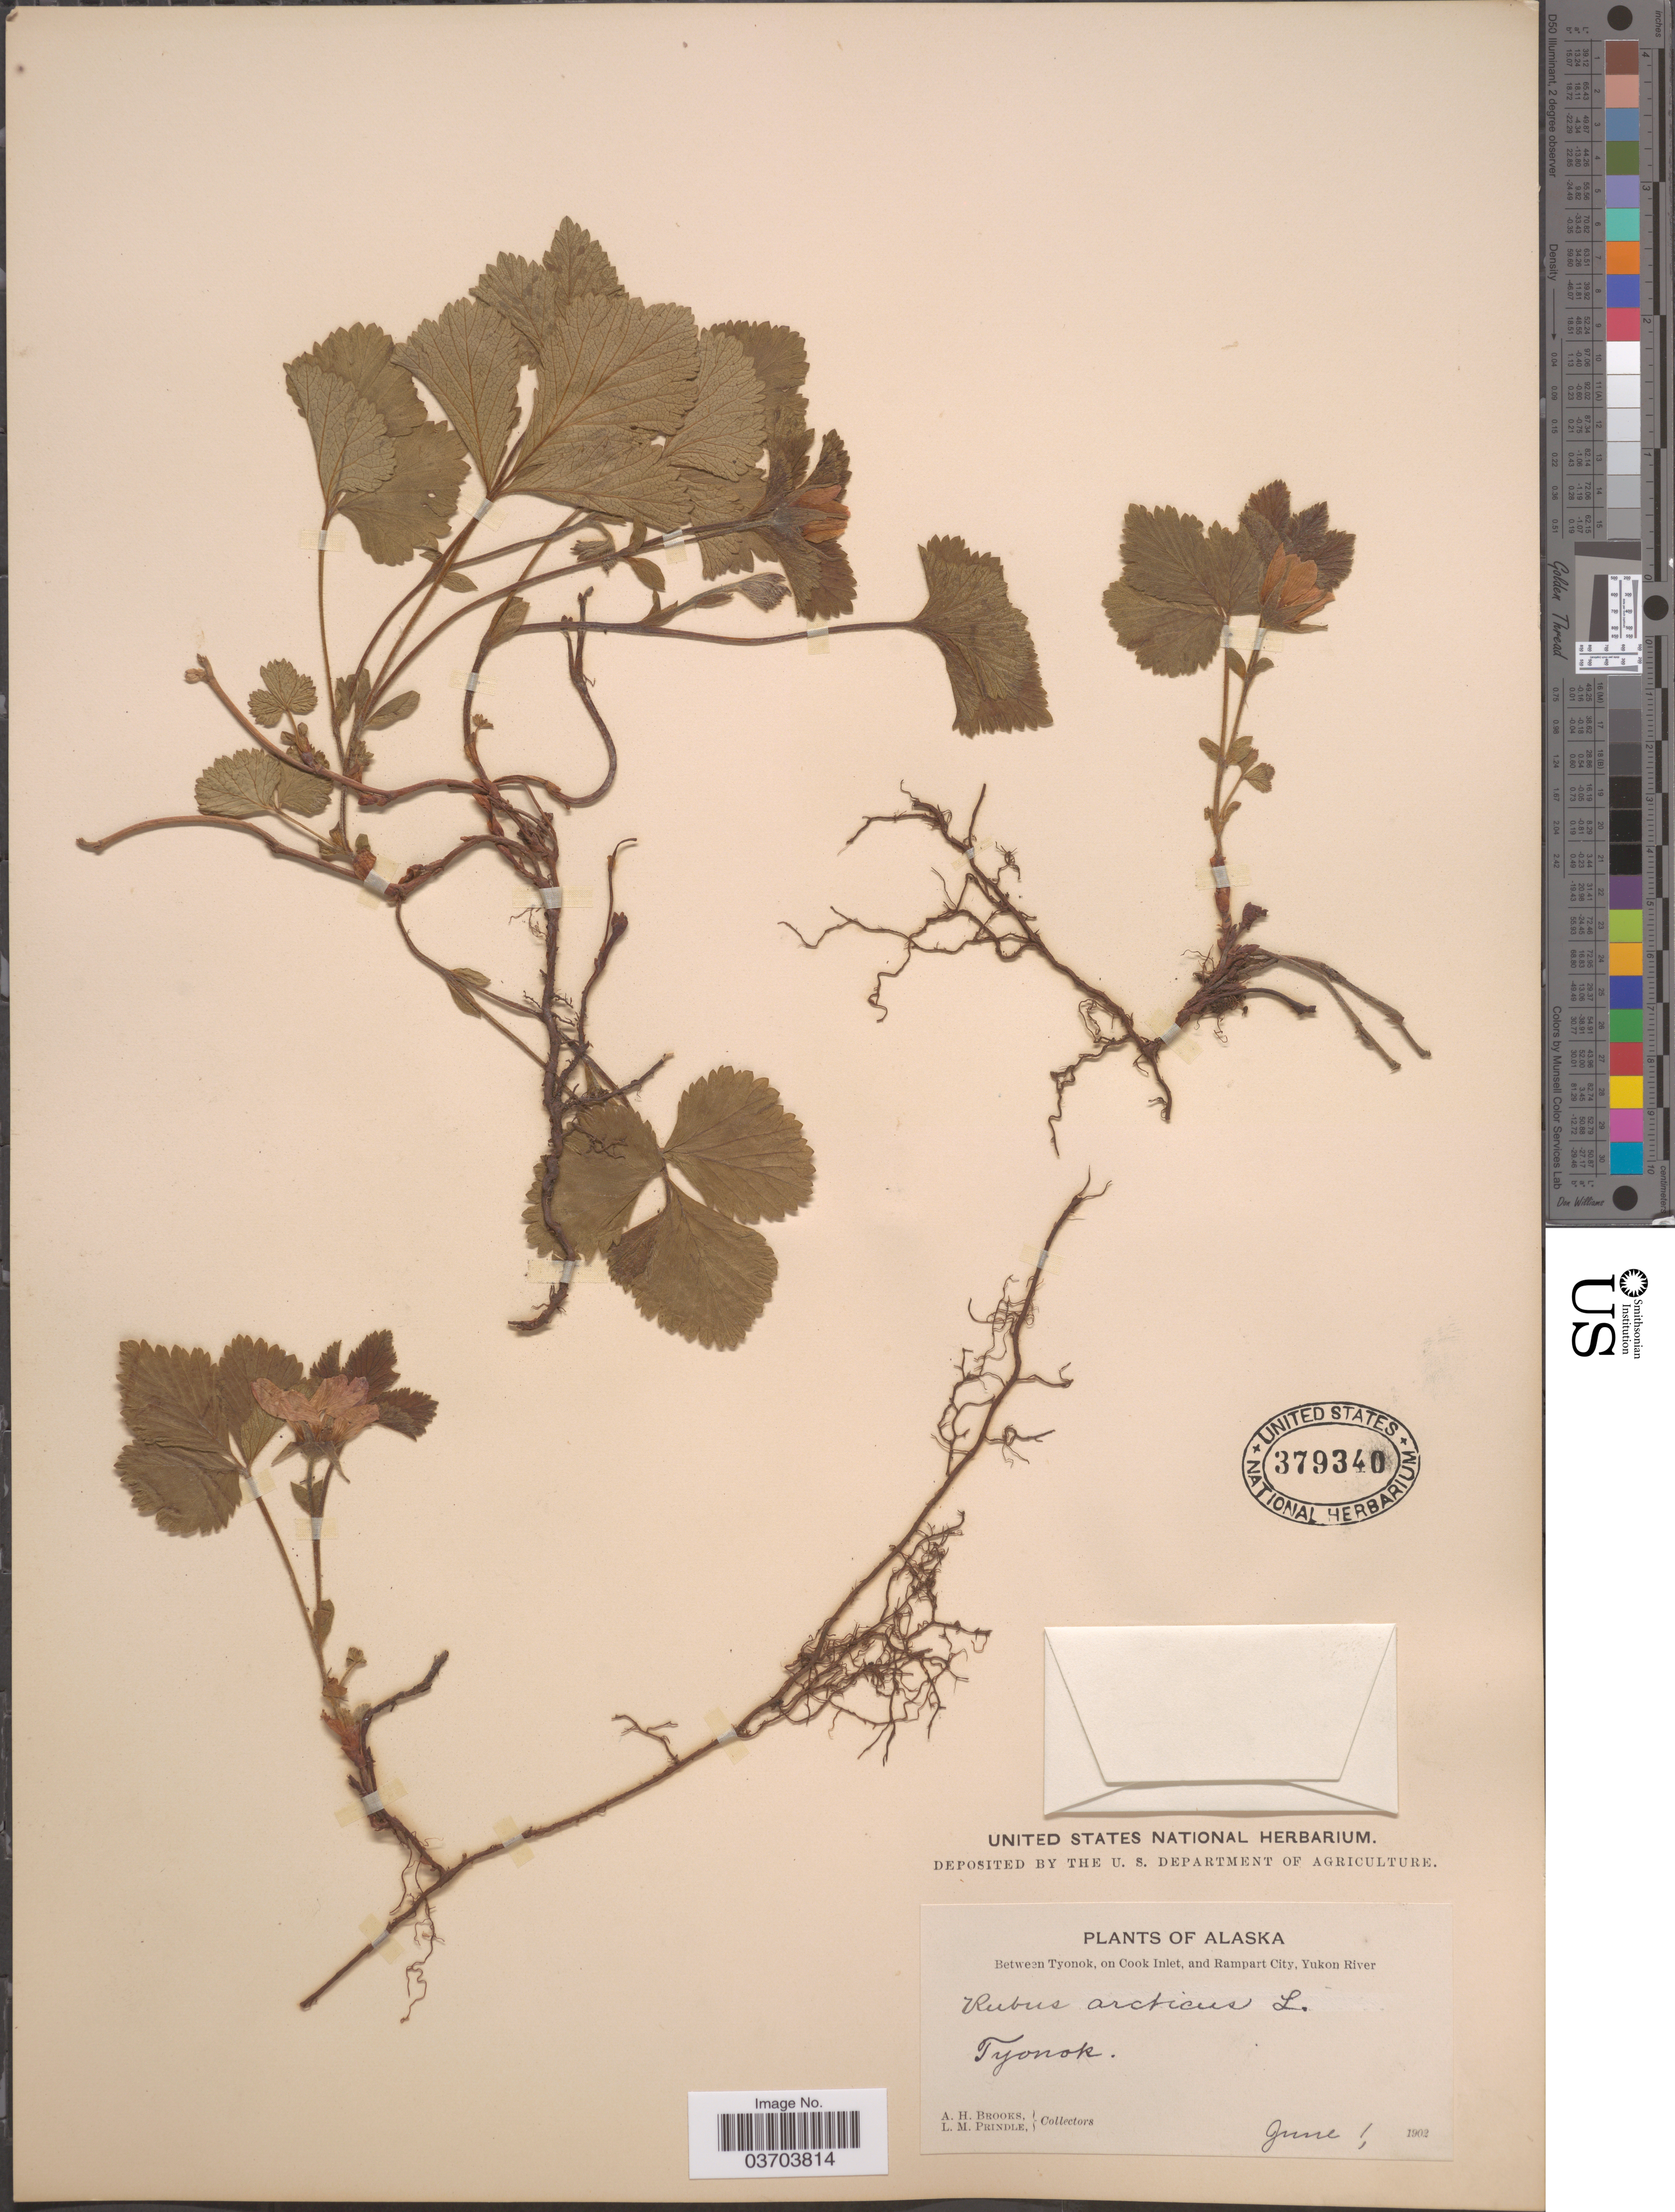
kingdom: Plantae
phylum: Tracheophyta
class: Magnoliopsida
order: Rosales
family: Rosaceae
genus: Rubus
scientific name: Rubus acaulis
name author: Michx.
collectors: A. Brooks & L. Prindle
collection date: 1902-06-01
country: United States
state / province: Alaska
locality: Between Tyonok, on Cook Inlet, and Rampart City, Yukon River. Tyonok.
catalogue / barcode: US 379340